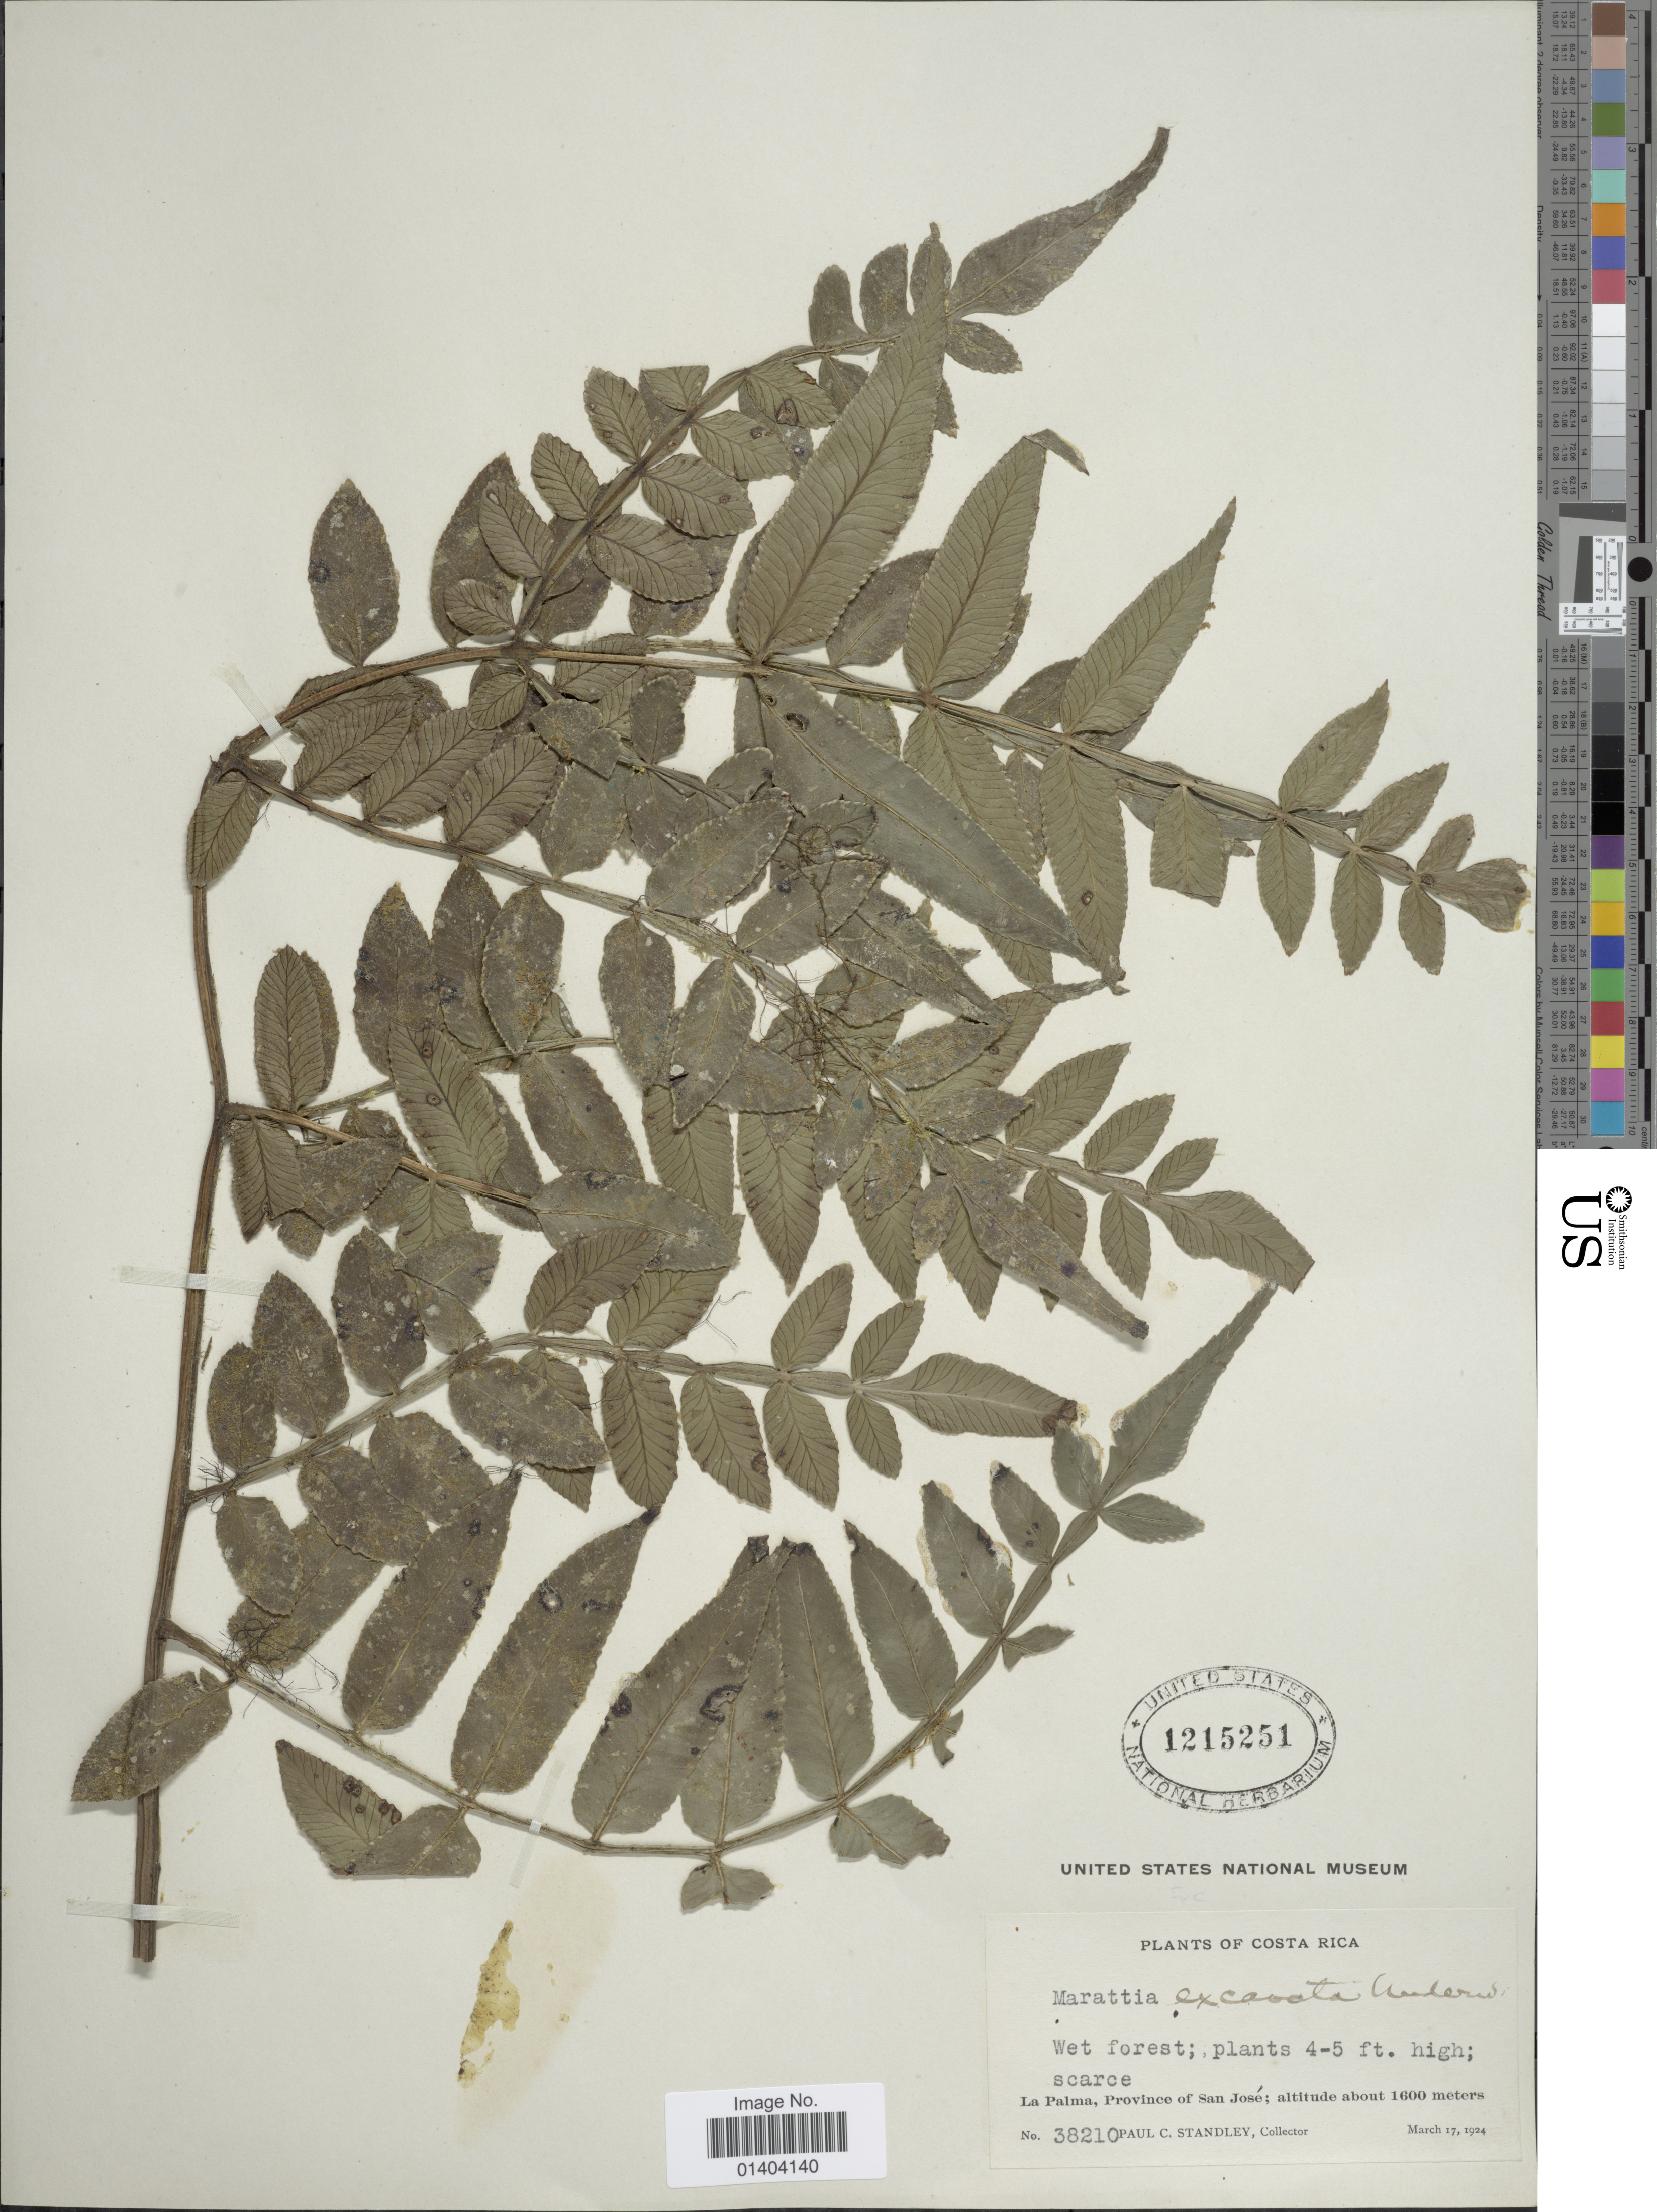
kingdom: Plantae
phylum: Tracheophyta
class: Polypodiopsida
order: Marattiales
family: Marattiaceae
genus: Marattia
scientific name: Marattia excavata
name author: Underw.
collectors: P. C. Standley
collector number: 38210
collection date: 1924-03-17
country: Costa Rica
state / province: San José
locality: La Palma, province of San José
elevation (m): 1600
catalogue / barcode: US 1215251